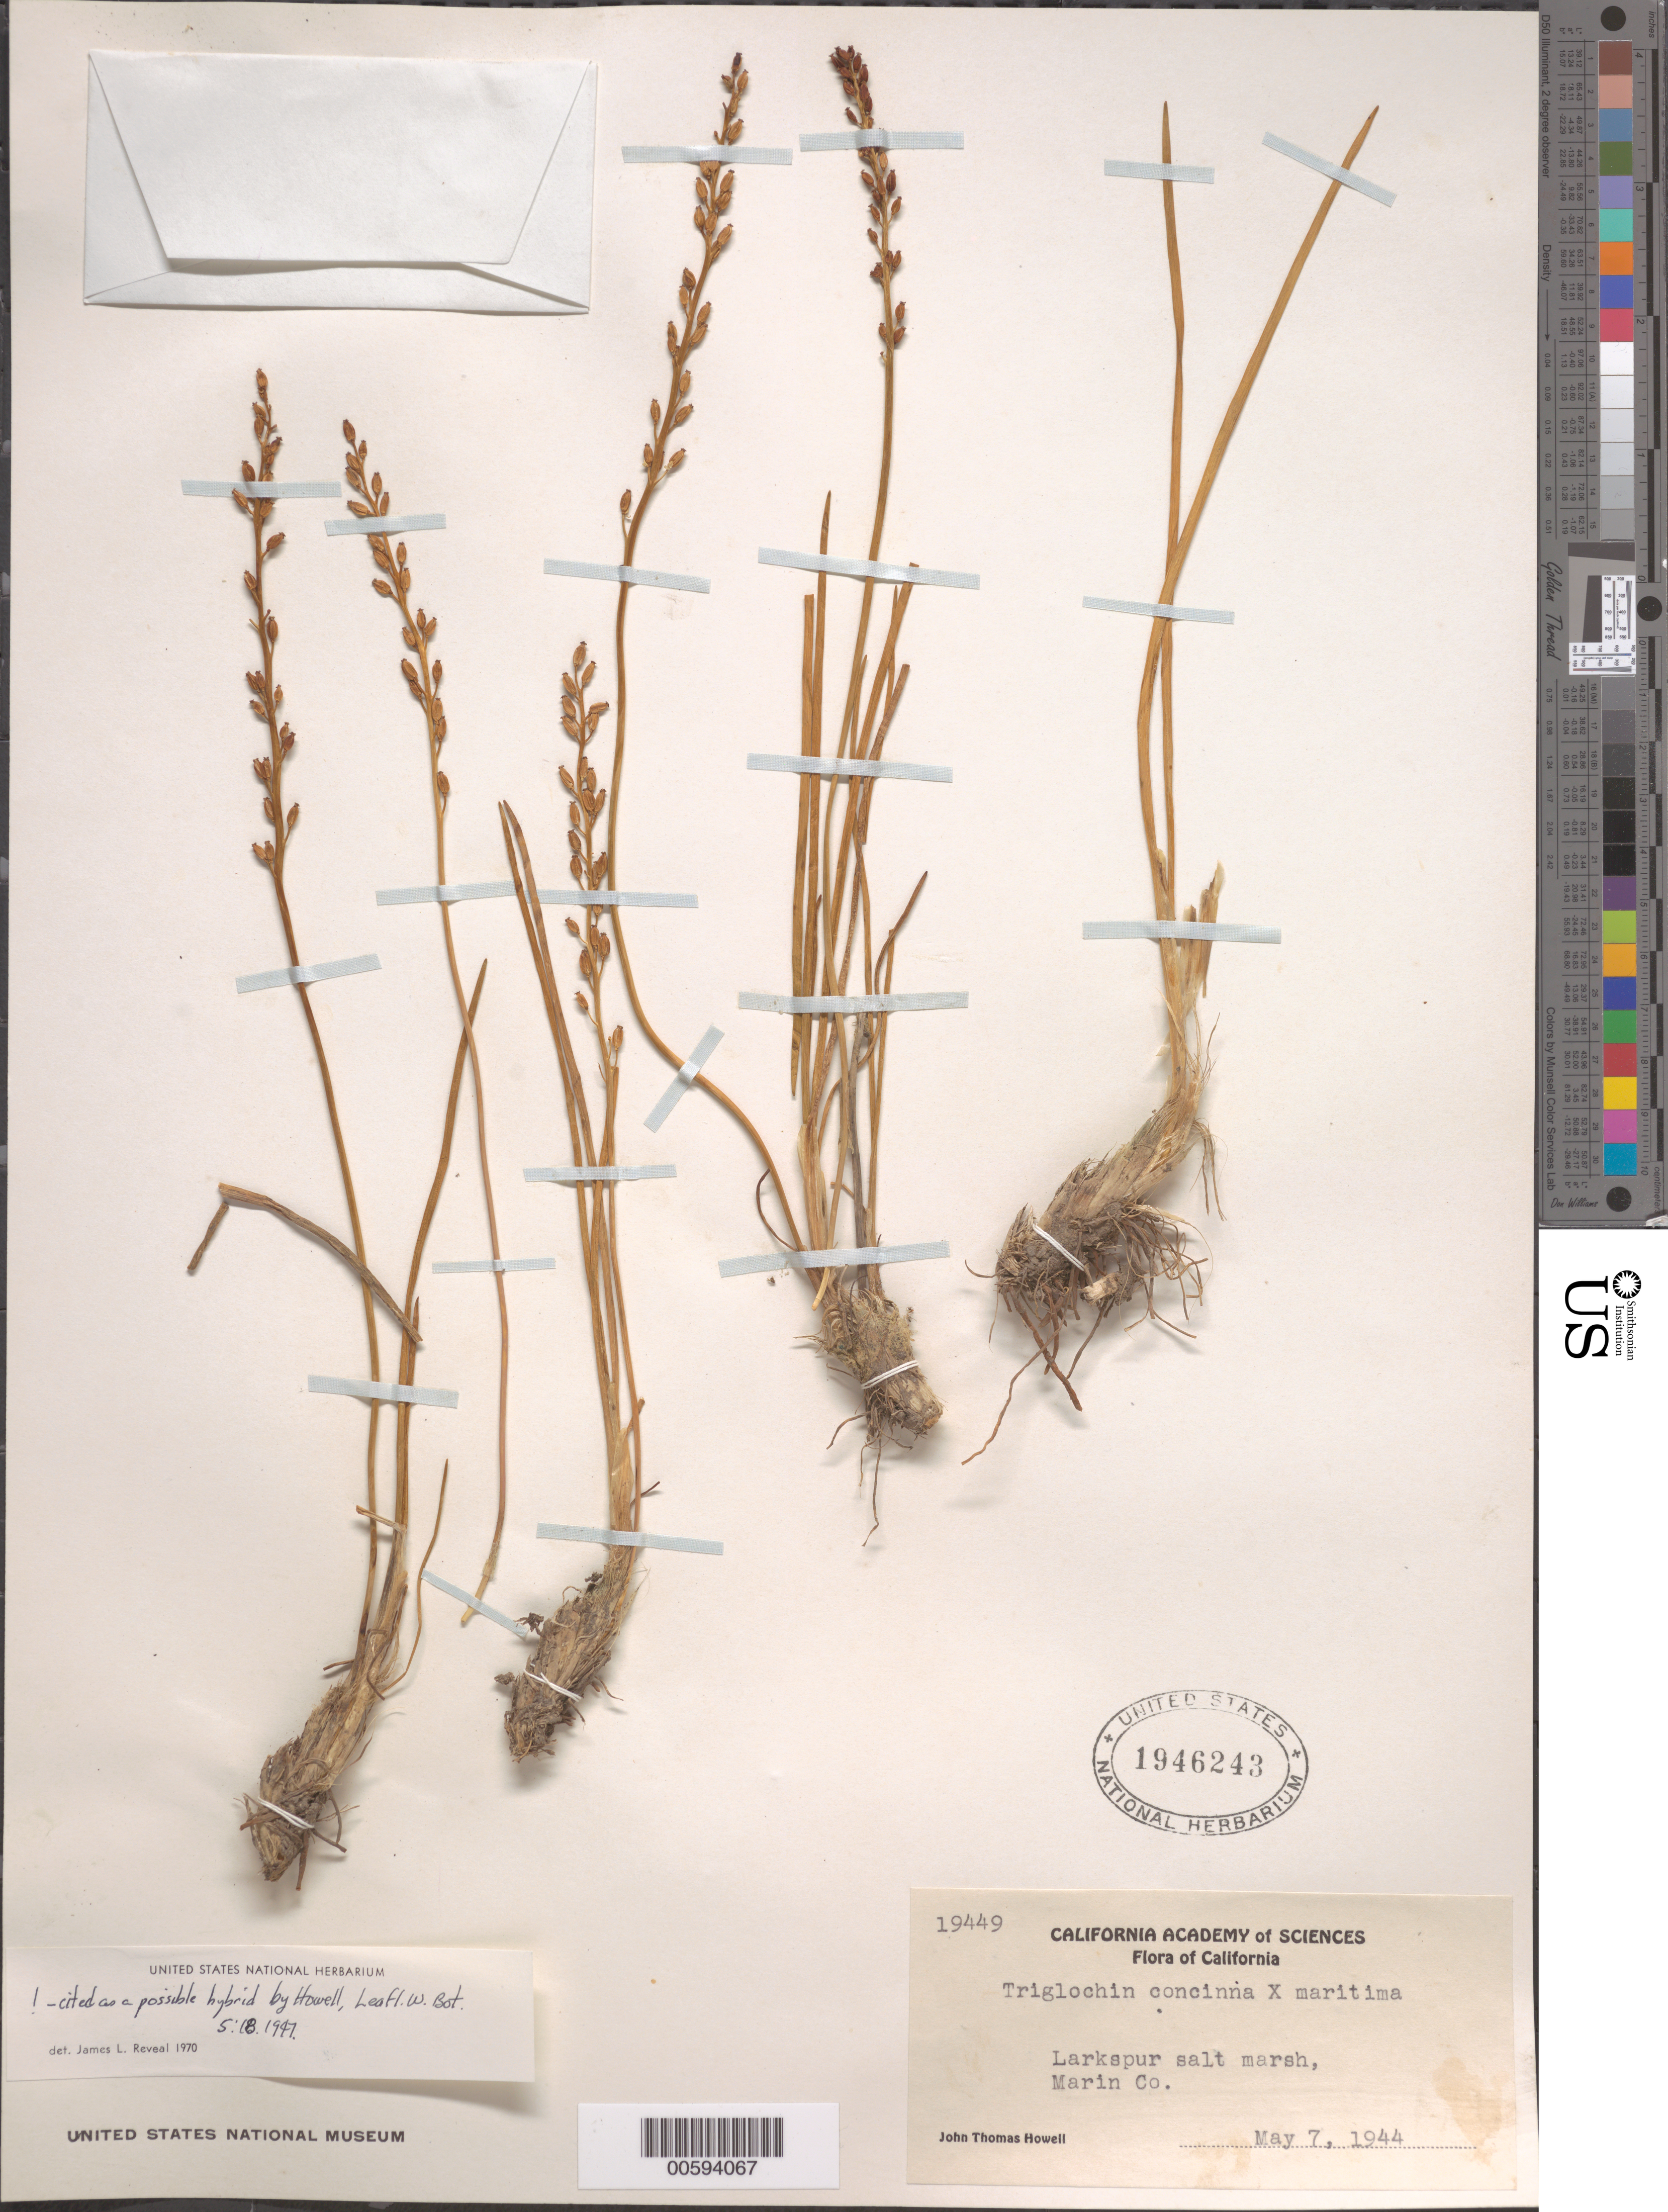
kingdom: Plantae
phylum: Tracheophyta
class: Liliopsida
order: Alismatales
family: Juncaginaceae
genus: Triglochin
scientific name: Triglochin concinna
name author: Davy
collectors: J. T. Howell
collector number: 19449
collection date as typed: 07 May 1944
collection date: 1944-05-07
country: United States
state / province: California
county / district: Marin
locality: Larkspur salt marsh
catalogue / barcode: US 1946243